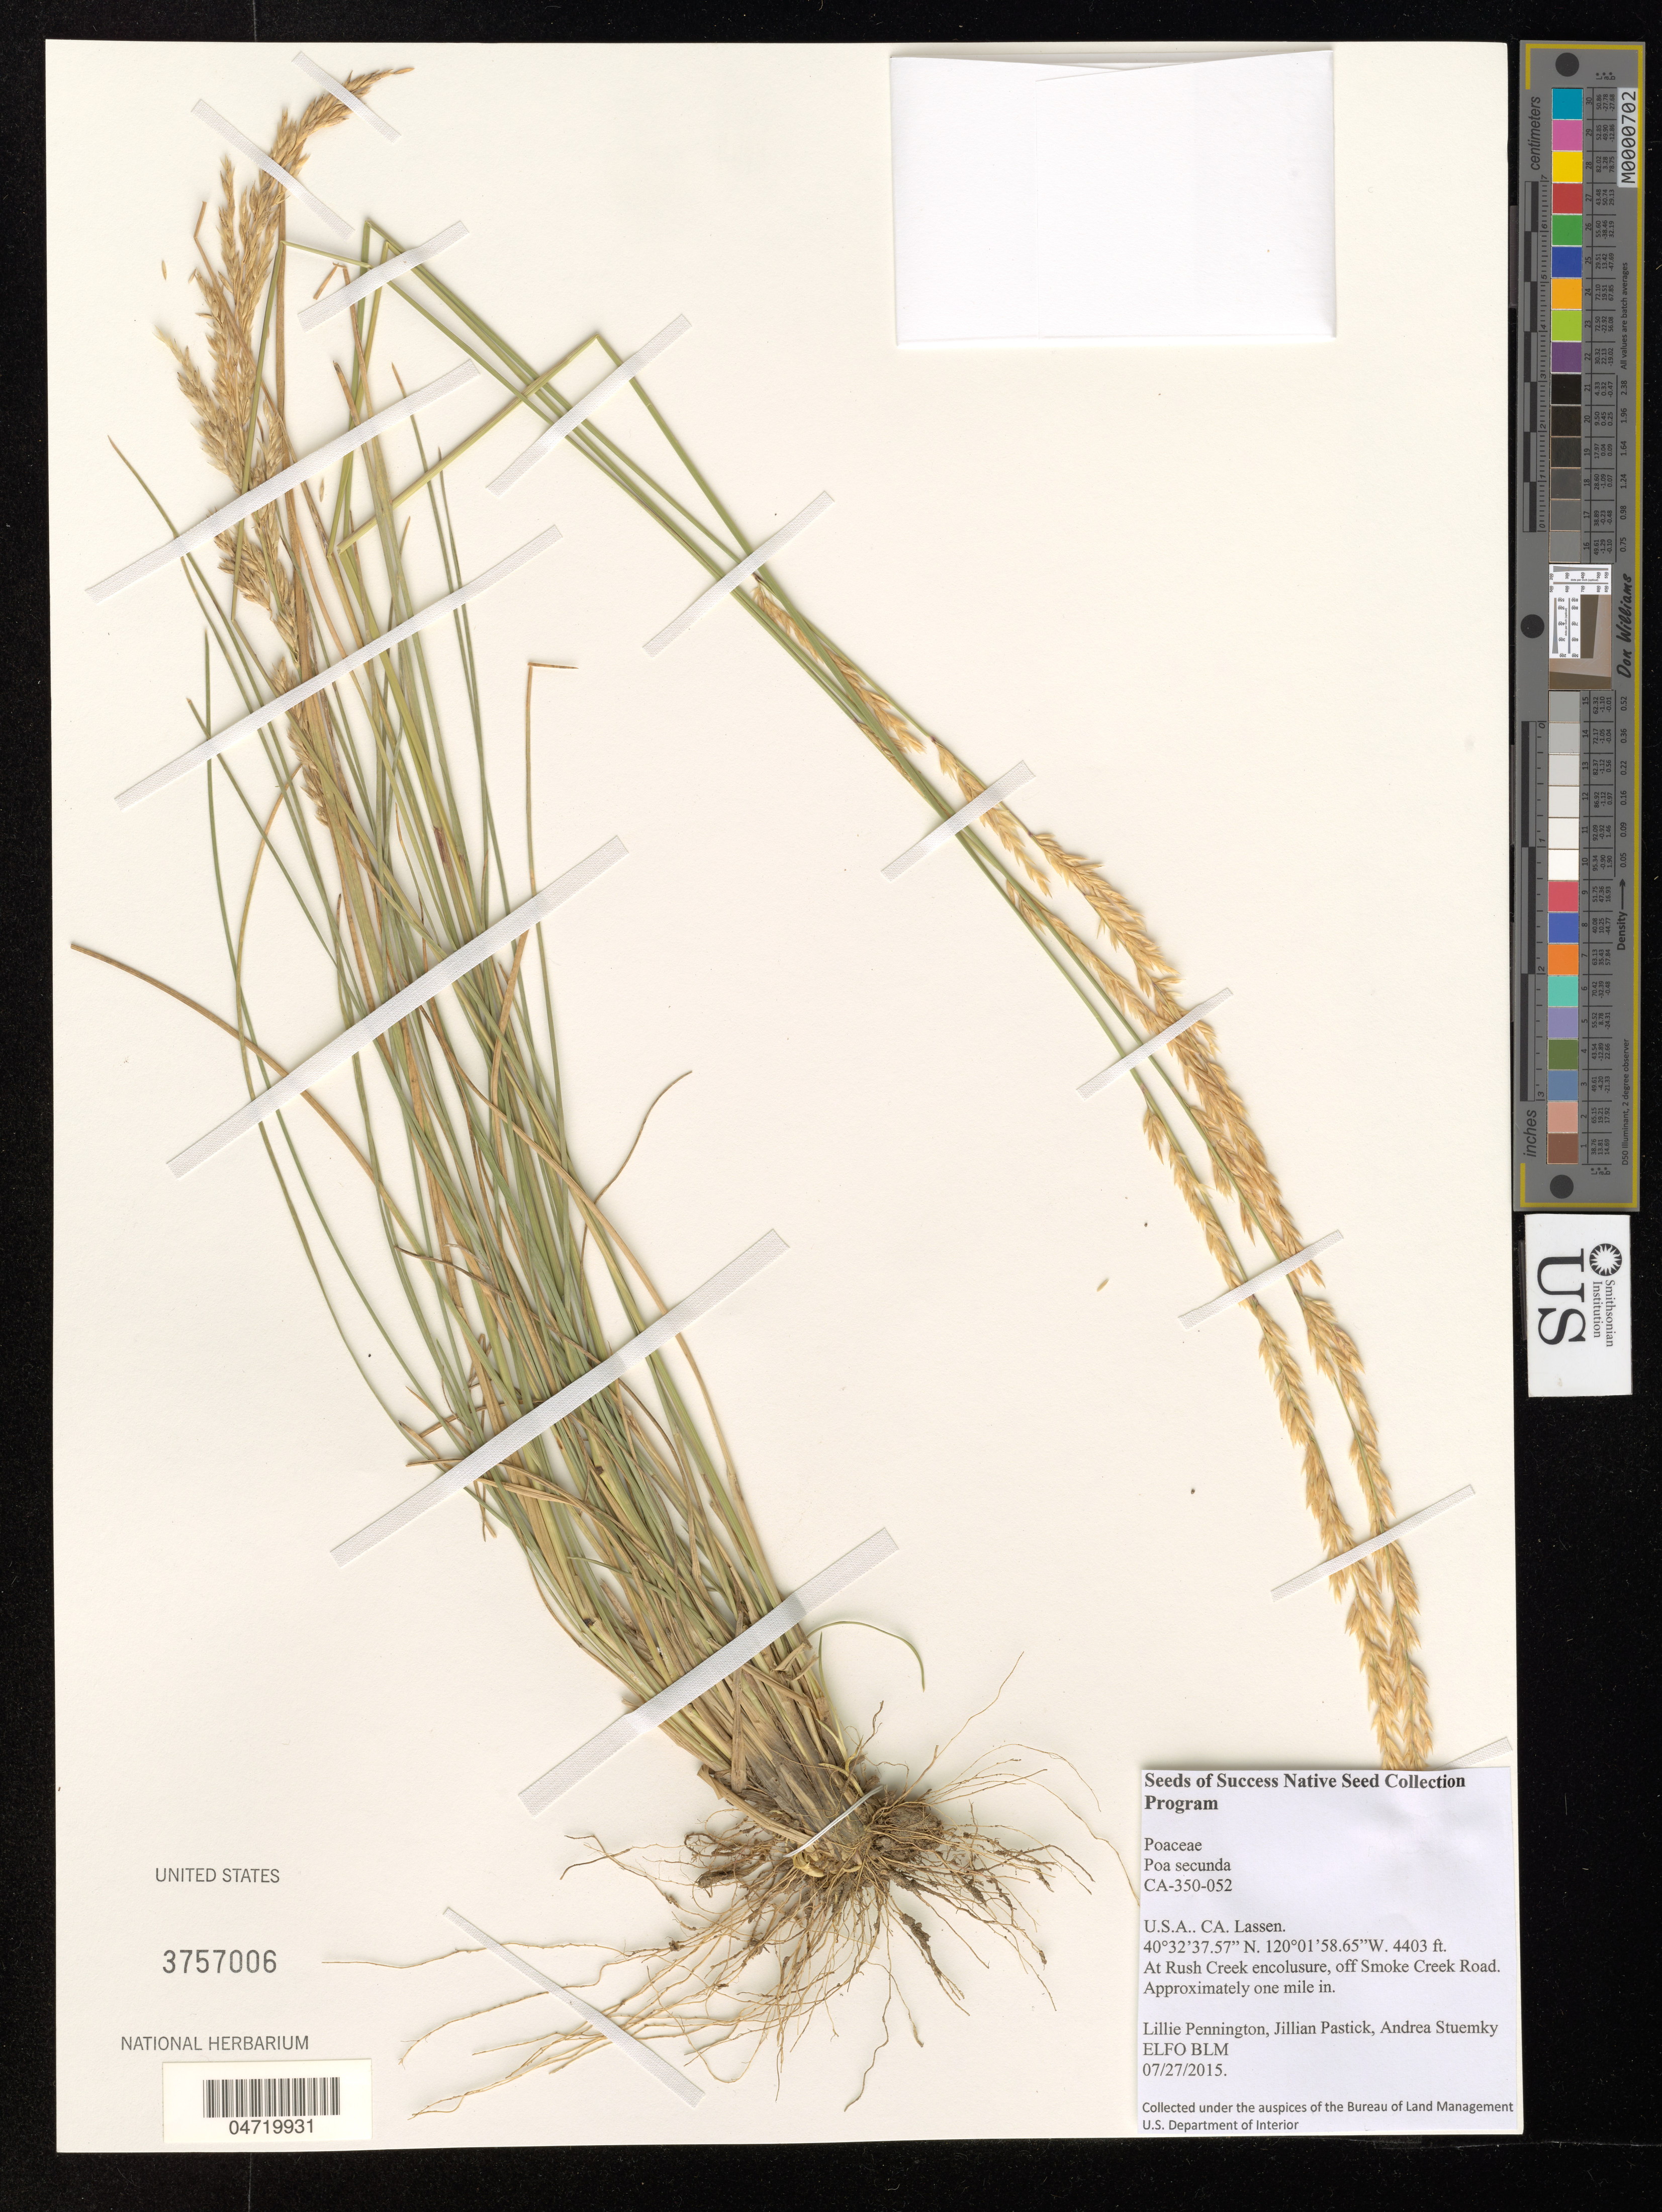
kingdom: Plantae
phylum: Tracheophyta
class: Liliopsida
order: Poales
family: Poaceae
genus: Poa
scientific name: Poa secunda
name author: J. Presl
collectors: L. Pennington, J. Pastick & A. Stuemky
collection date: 2015-07-27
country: United States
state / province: California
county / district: Lassen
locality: CA. Lassen. At Rush Creek enclosure, off Smoke Creek Road. Approximately one mile in.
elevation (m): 1342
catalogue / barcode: US 3757006